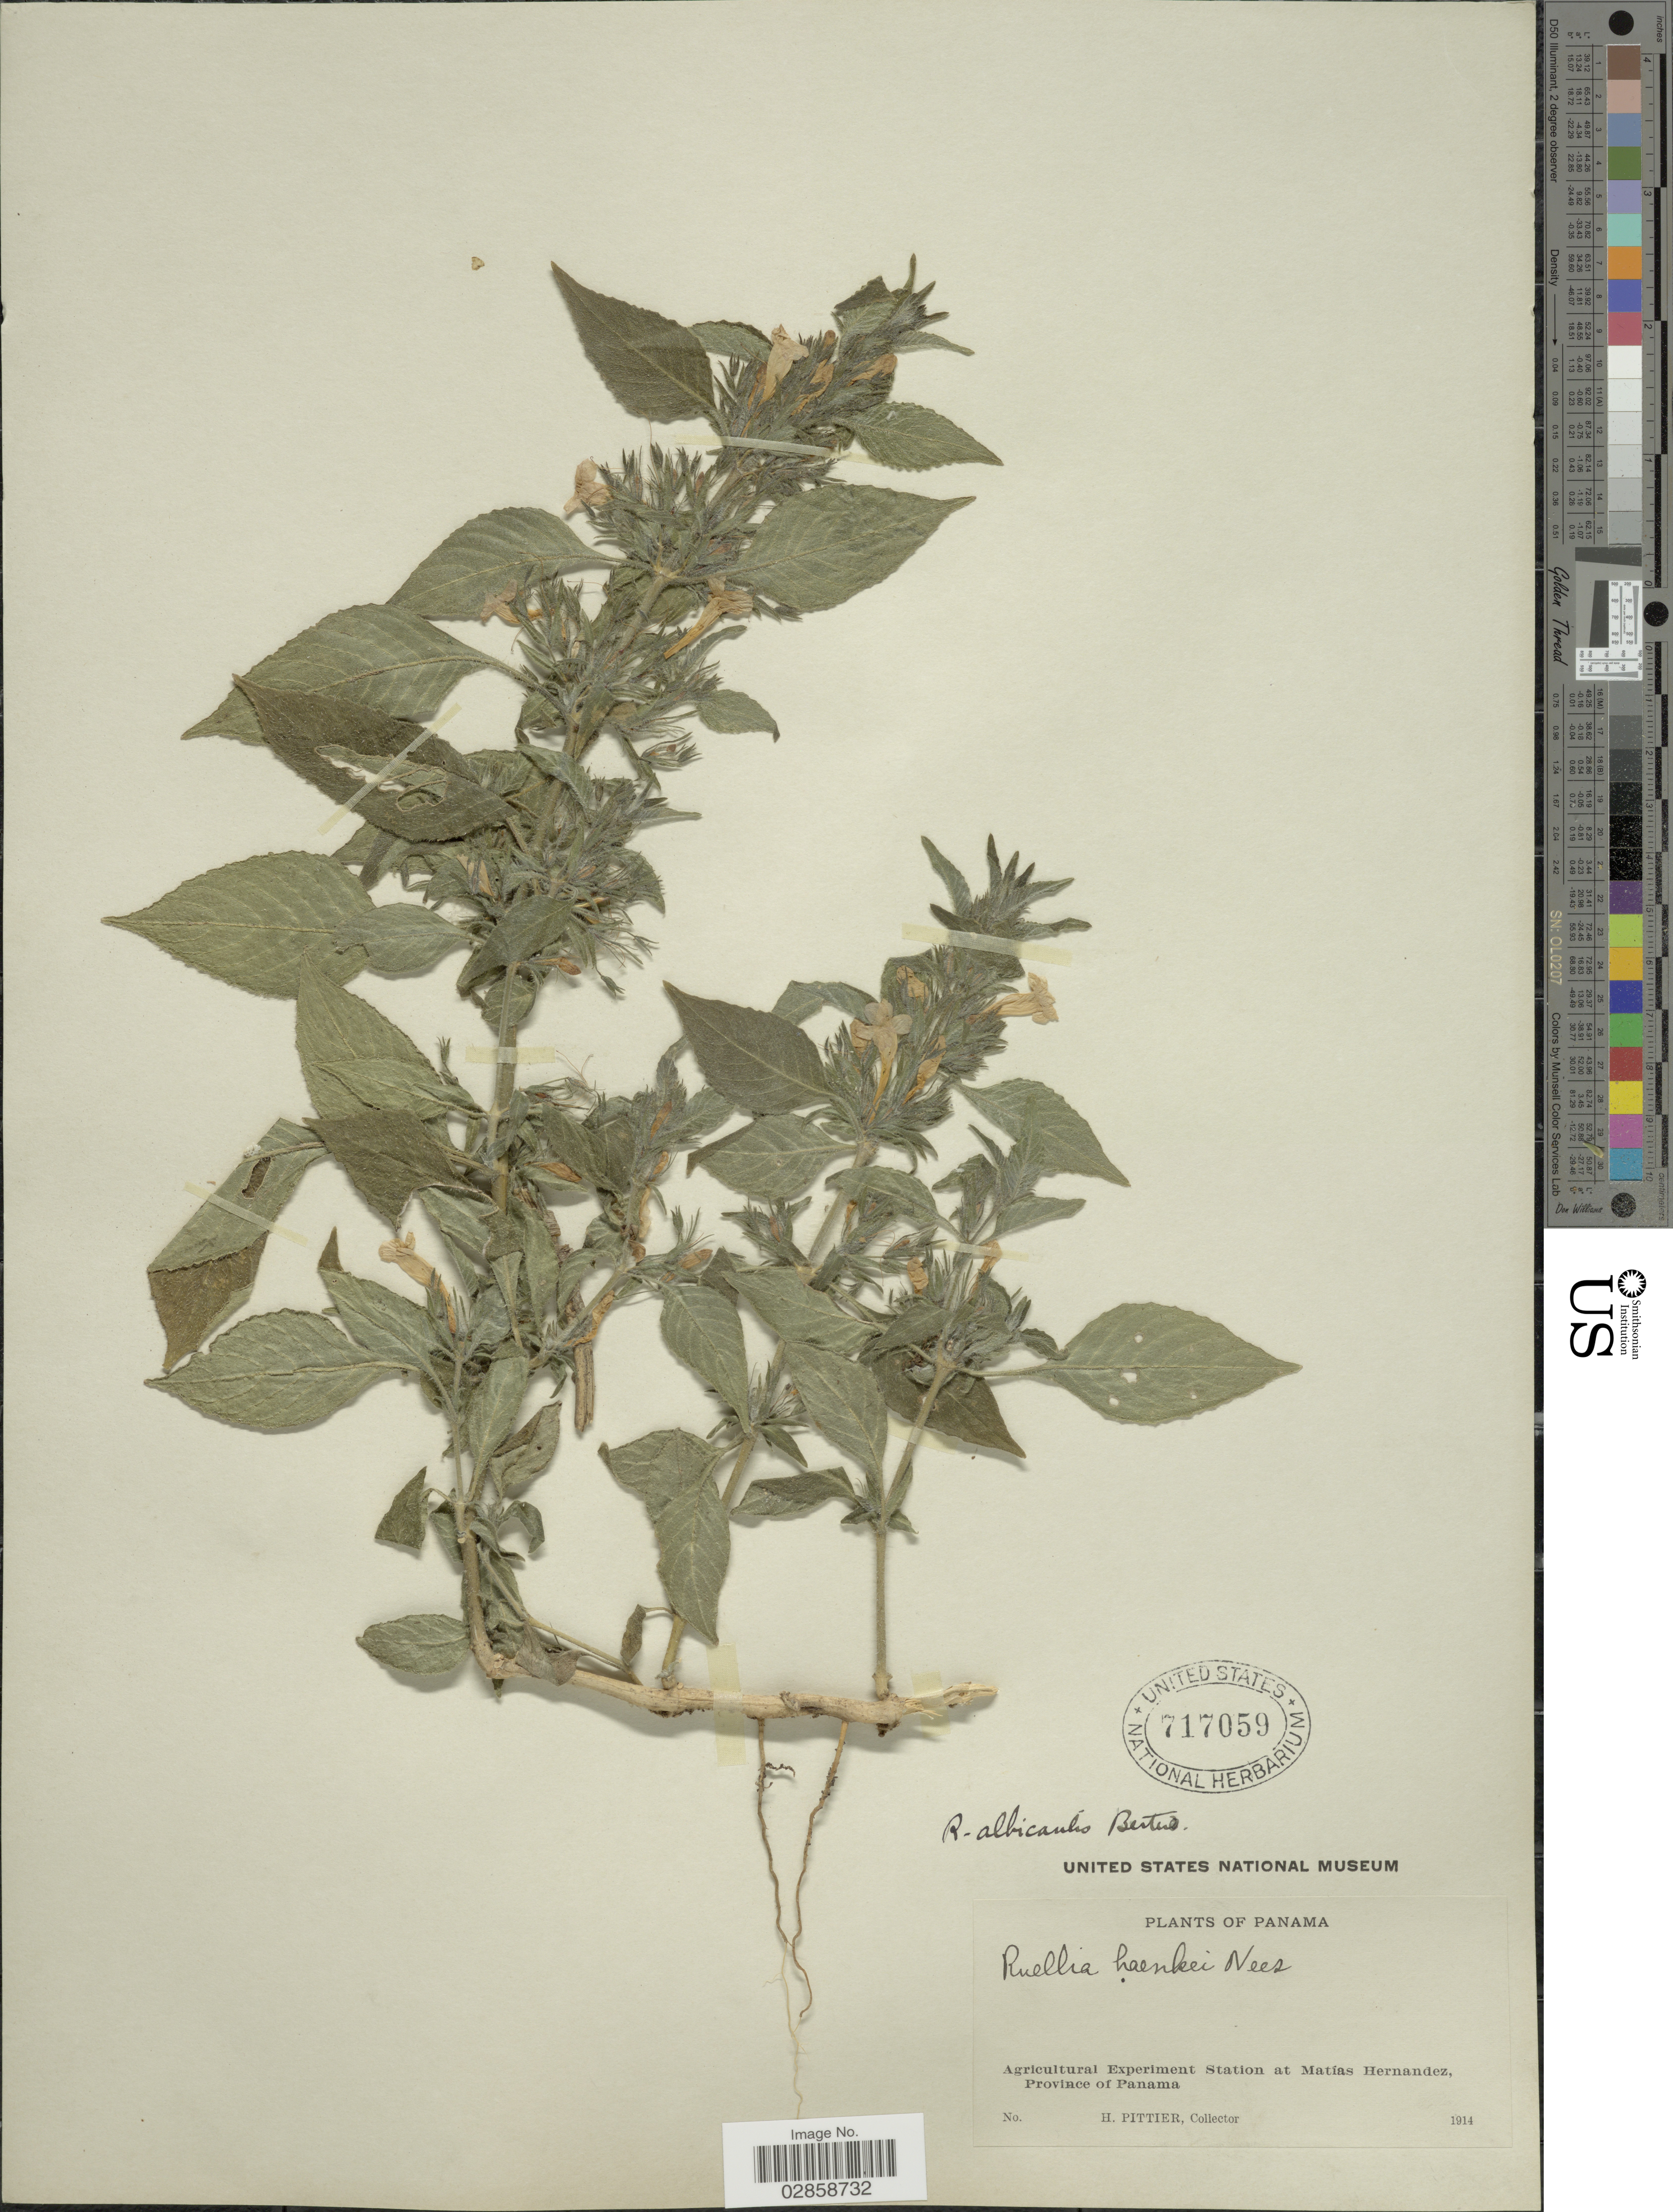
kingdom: Plantae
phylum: Tracheophyta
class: Magnoliopsida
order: Lamiales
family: Acanthaceae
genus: Ruellia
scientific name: Ruellia inundata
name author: Kunth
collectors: H. F. Pittier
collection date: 1914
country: Panama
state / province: Panamá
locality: Agricultural Experiment Station at Matías Hernandez.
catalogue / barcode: US 717059